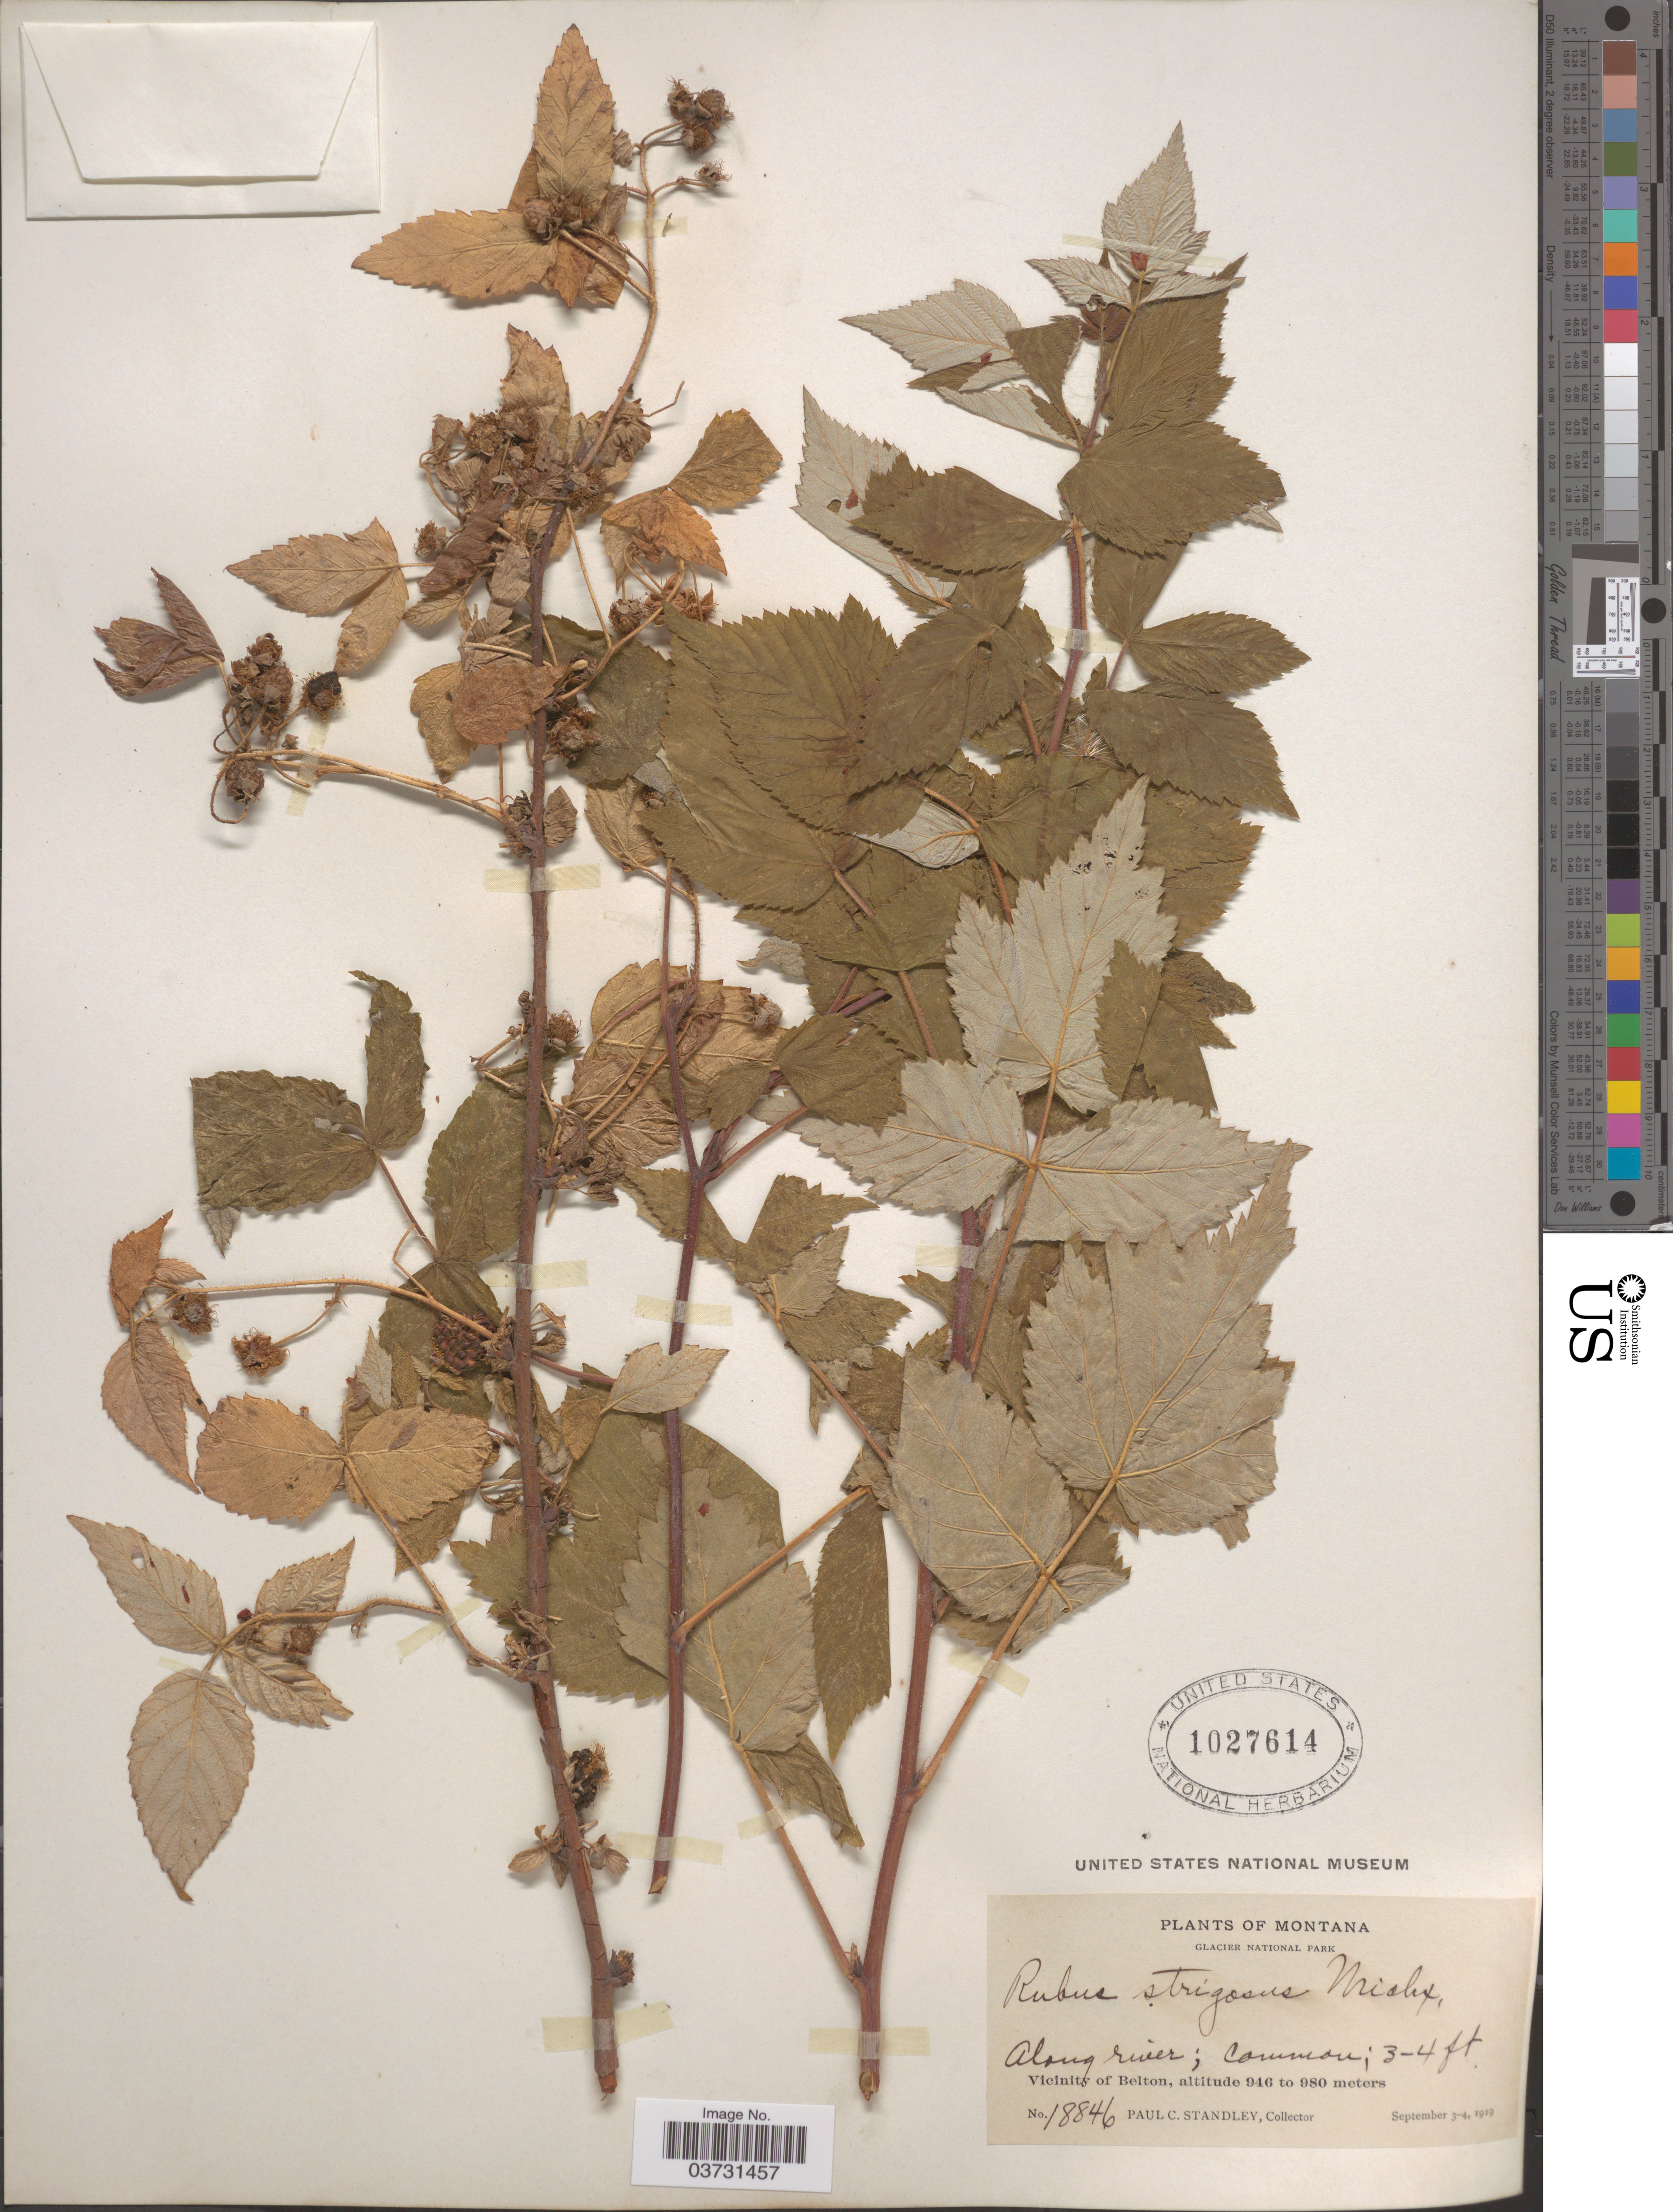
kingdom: Plantae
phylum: Tracheophyta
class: Magnoliopsida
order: Rosales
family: Rosaceae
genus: Rubus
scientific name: Rubus strigosus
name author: Michx.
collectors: P. C. Standley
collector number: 18846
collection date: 1919-09-03/1919-09-04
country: United States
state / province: Montana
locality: Glacier National Park. Along river. Vicinity of Belton.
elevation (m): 946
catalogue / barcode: US 1027614